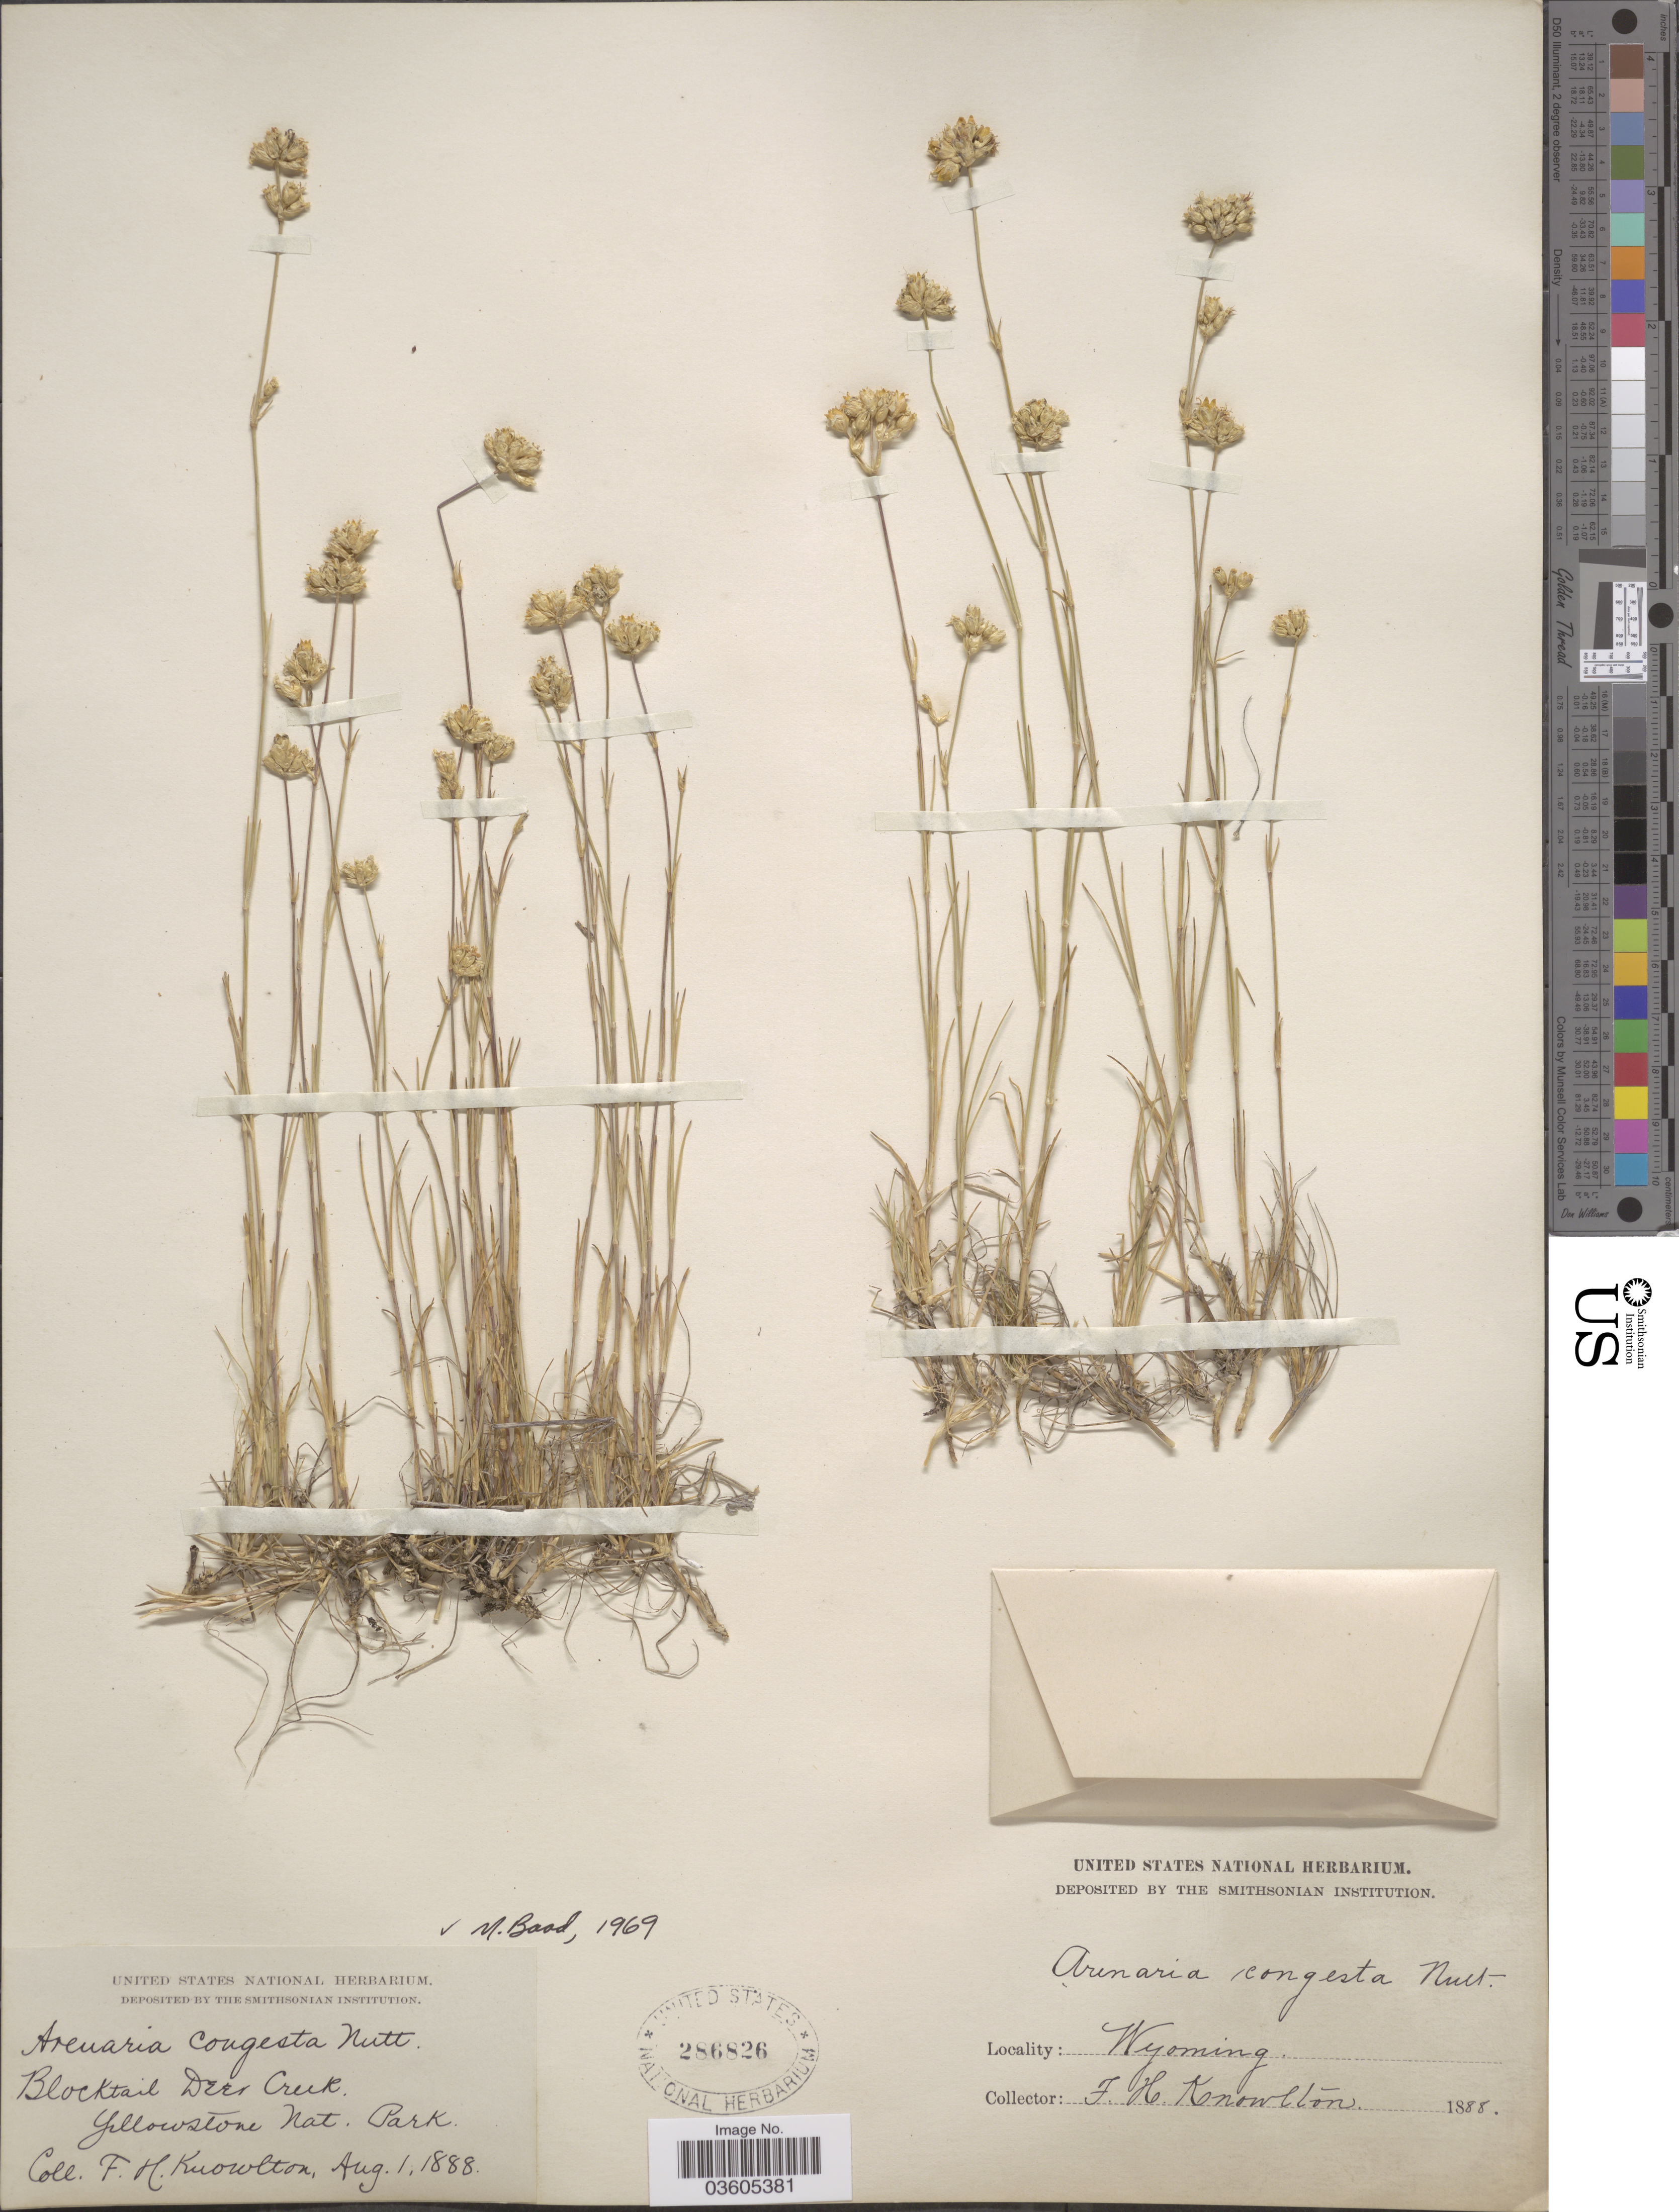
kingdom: Plantae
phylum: Tracheophyta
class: Magnoliopsida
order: Caryophyllales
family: Caryophyllaceae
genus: Eremogone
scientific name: Eremogone congesta var. congesta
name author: (Nutt.) Ikonn.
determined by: Strong, Mark T., (BOT), Smithsonian Institution - National Museum of Natural History (UNITED STATES)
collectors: F. H. Knowlton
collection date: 1888-08-01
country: United States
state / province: Wyoming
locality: Blocktail Deer Creek. Yellowstone Nat. Park.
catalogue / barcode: US 286826